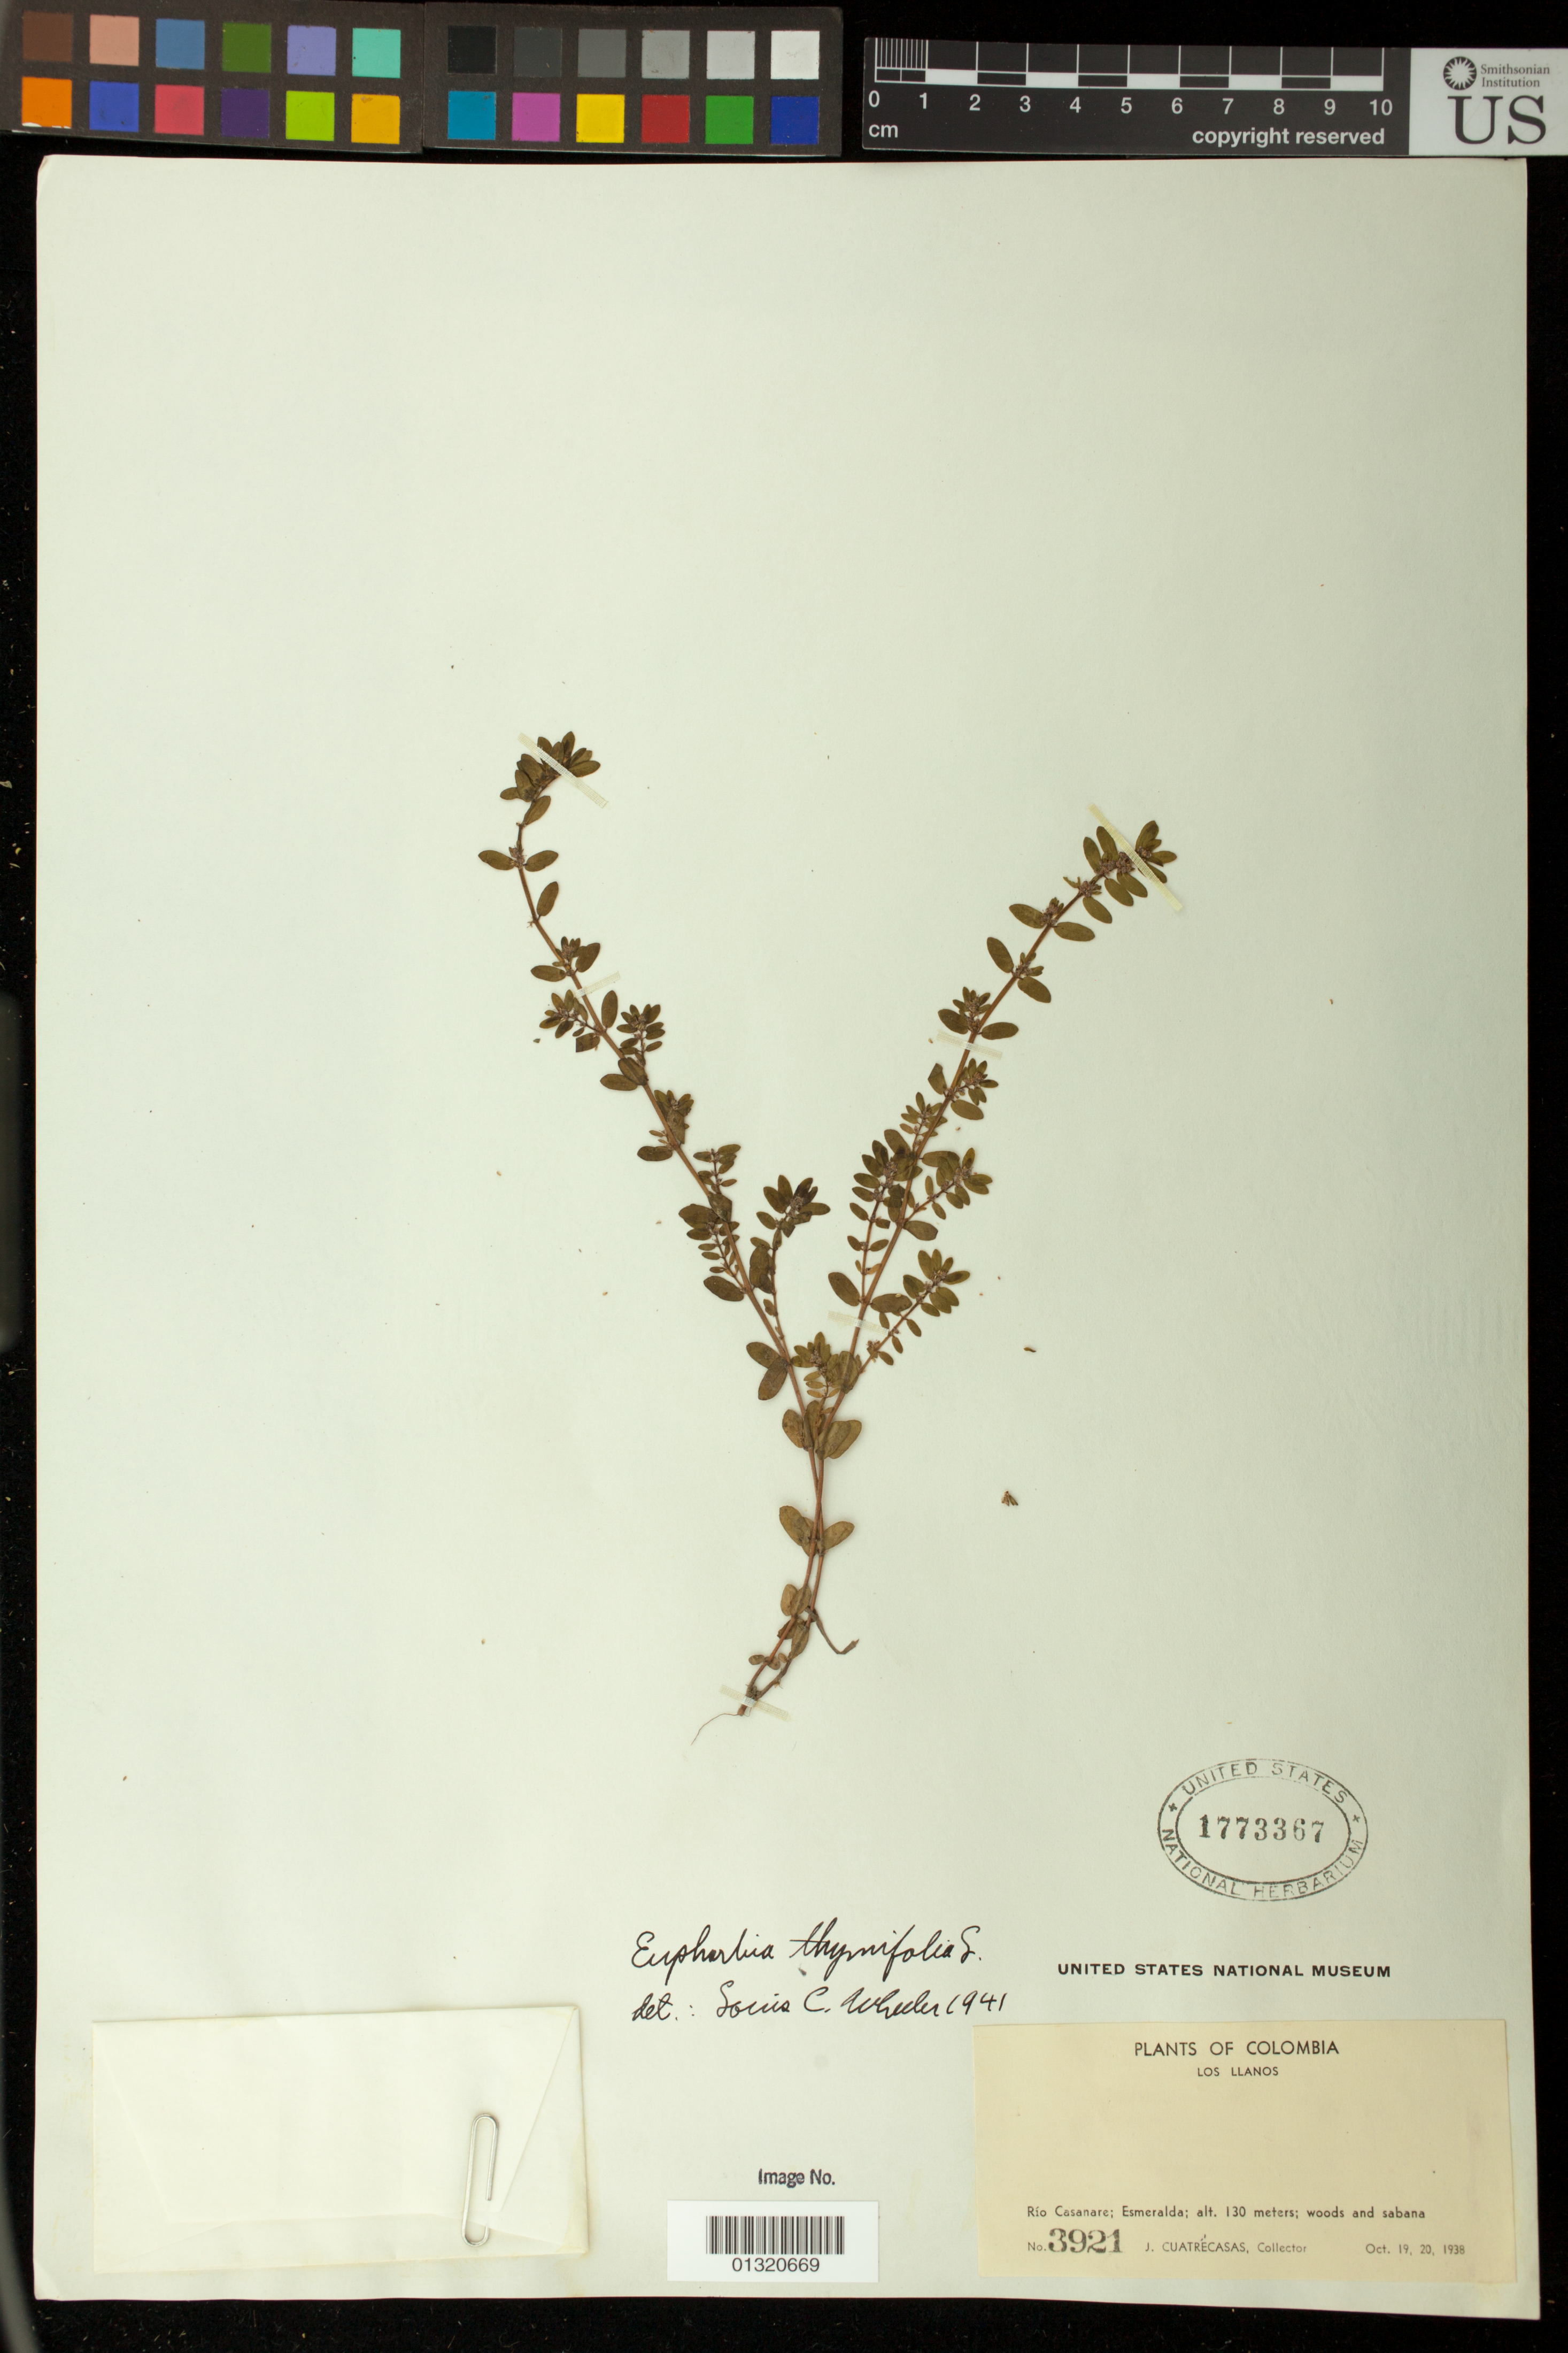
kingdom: Plantae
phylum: Tracheophyta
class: Magnoliopsida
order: Malpighiales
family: Euphorbiaceae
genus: Euphorbia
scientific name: Euphorbia thymifolia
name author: L.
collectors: J. Cuatrecasas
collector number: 3921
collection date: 1938-10-19/1938-10-20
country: Colombia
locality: Los Llanos; Rio Casanare; Esmeralda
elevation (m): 130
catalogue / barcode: US 1773367